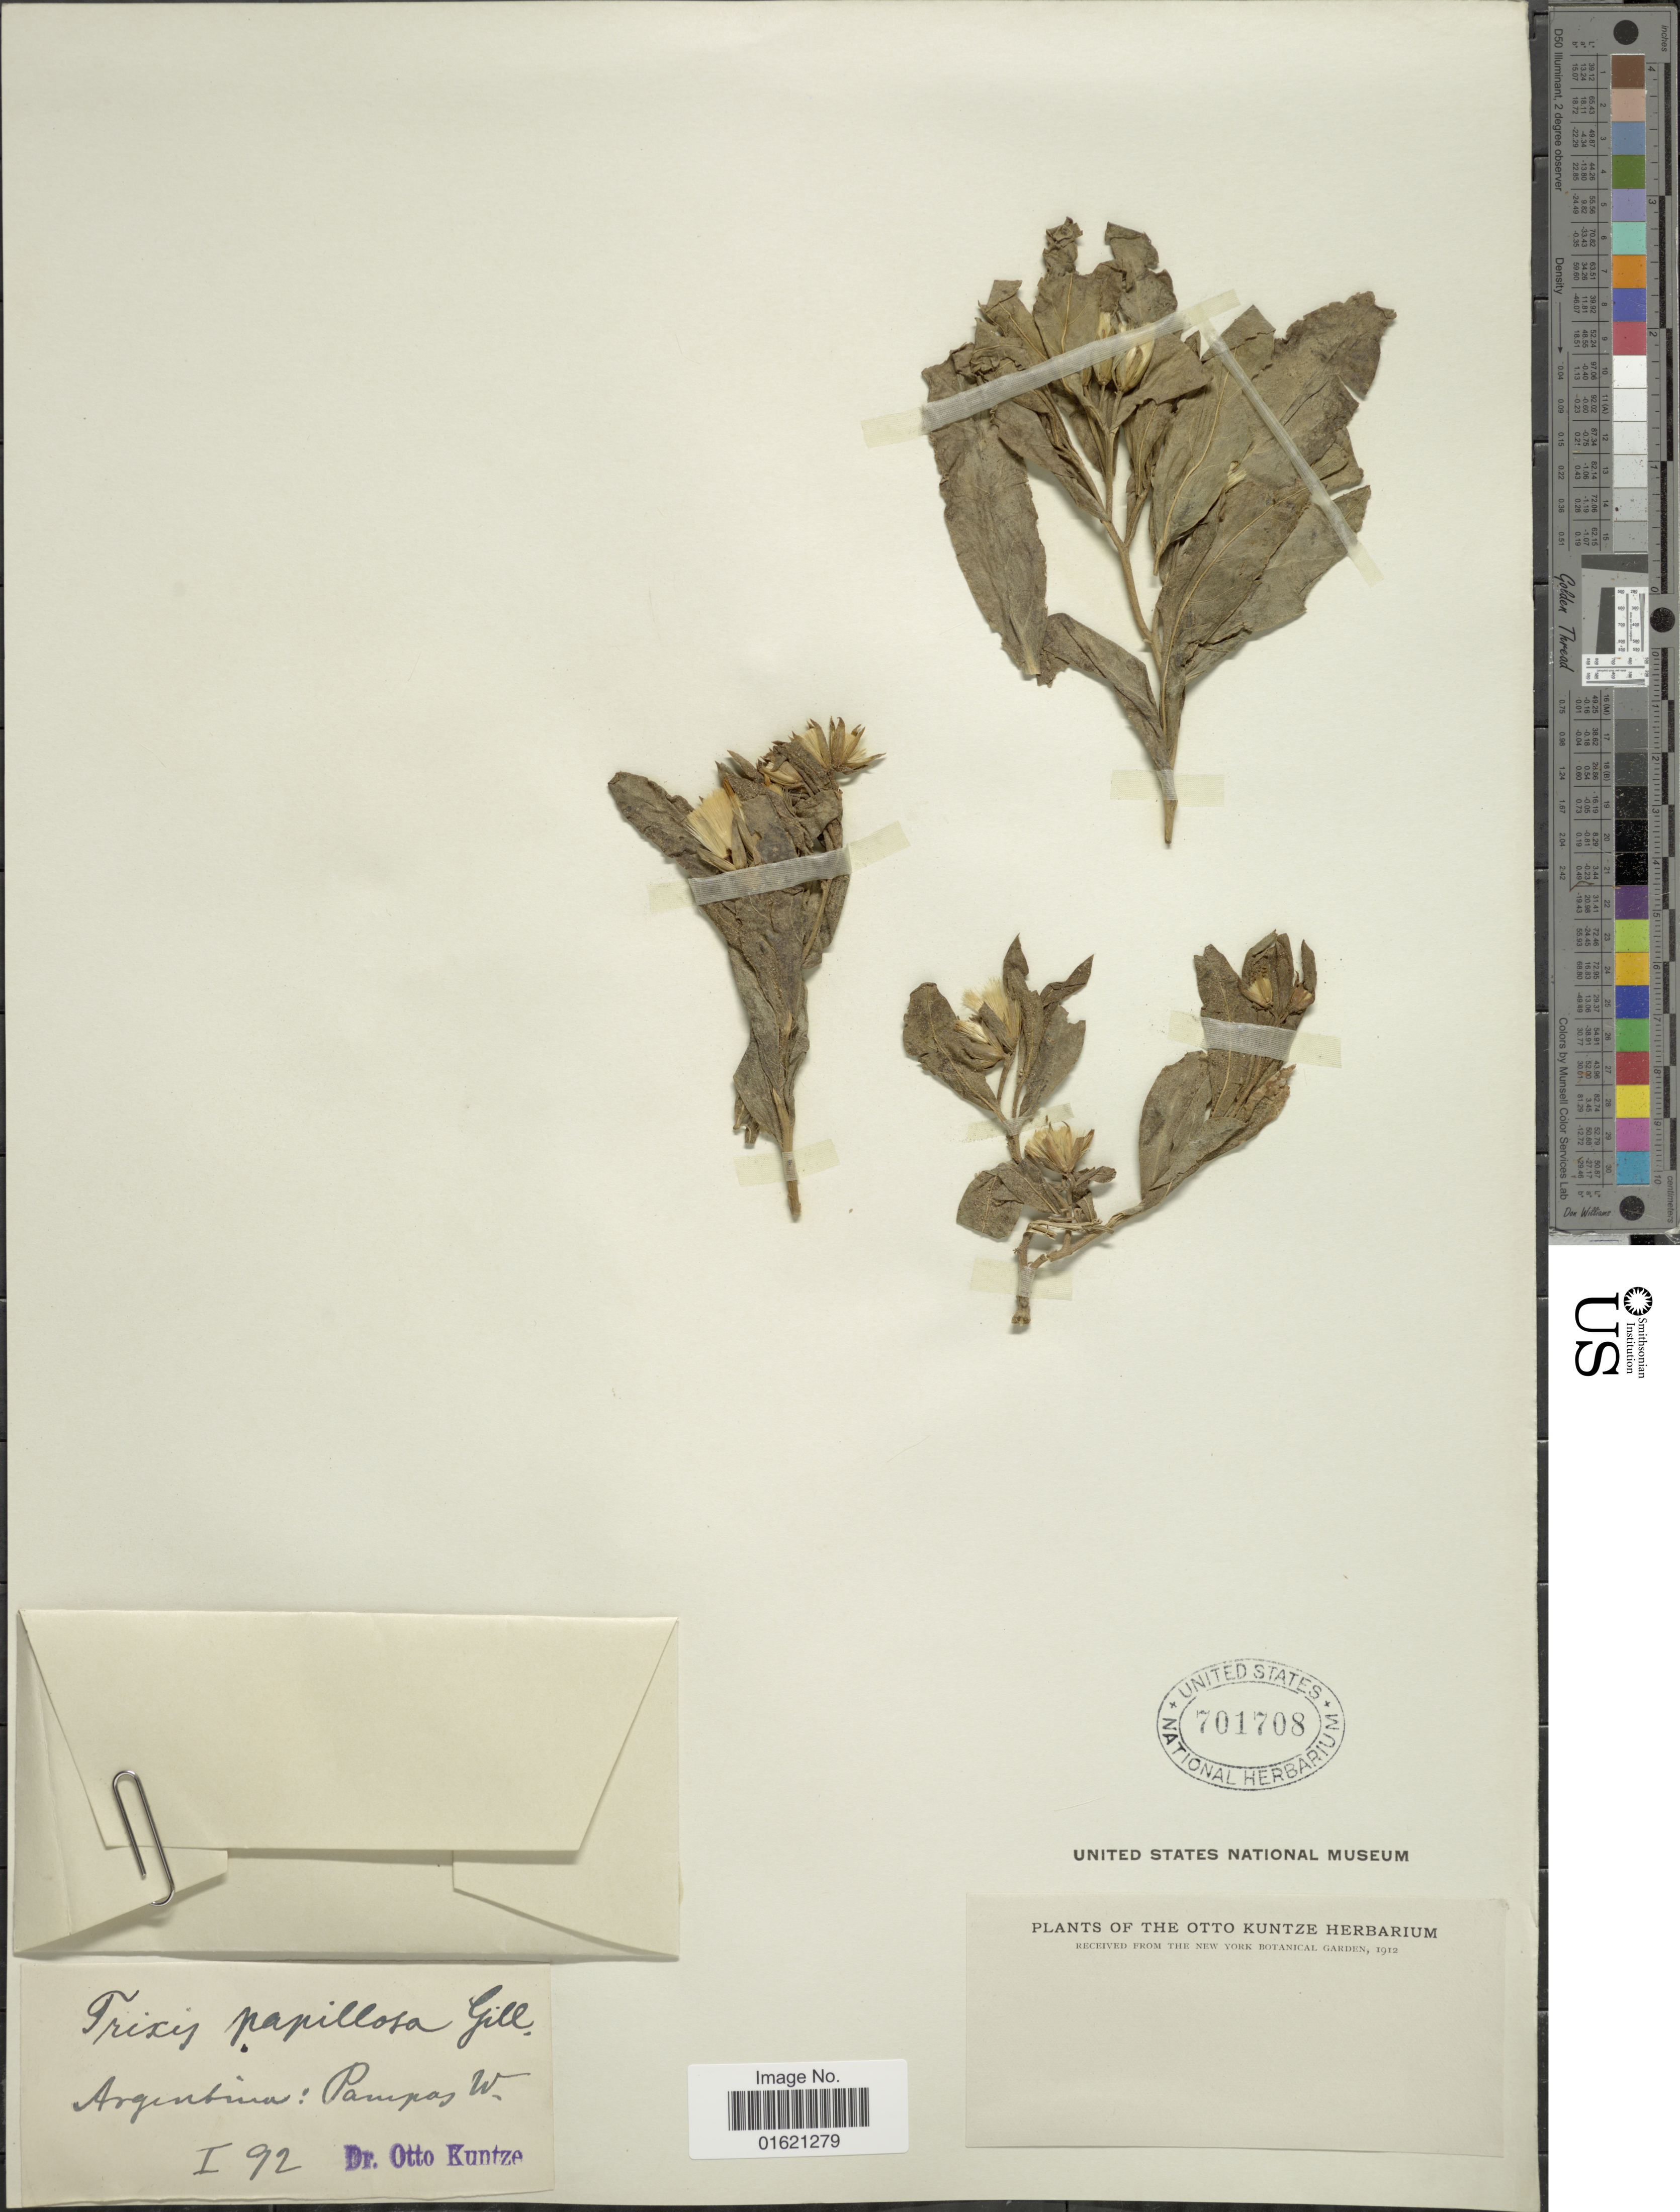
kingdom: Plantae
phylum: Tracheophyta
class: Magnoliopsida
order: Asterales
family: Asteraceae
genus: Trixis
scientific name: Trixis cacalioides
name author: (Kunth) D. Don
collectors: C.E.O. Kuntze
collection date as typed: Transcribed d/m/y: /1/92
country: Argentina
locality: Pampas W.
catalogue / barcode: US 701708